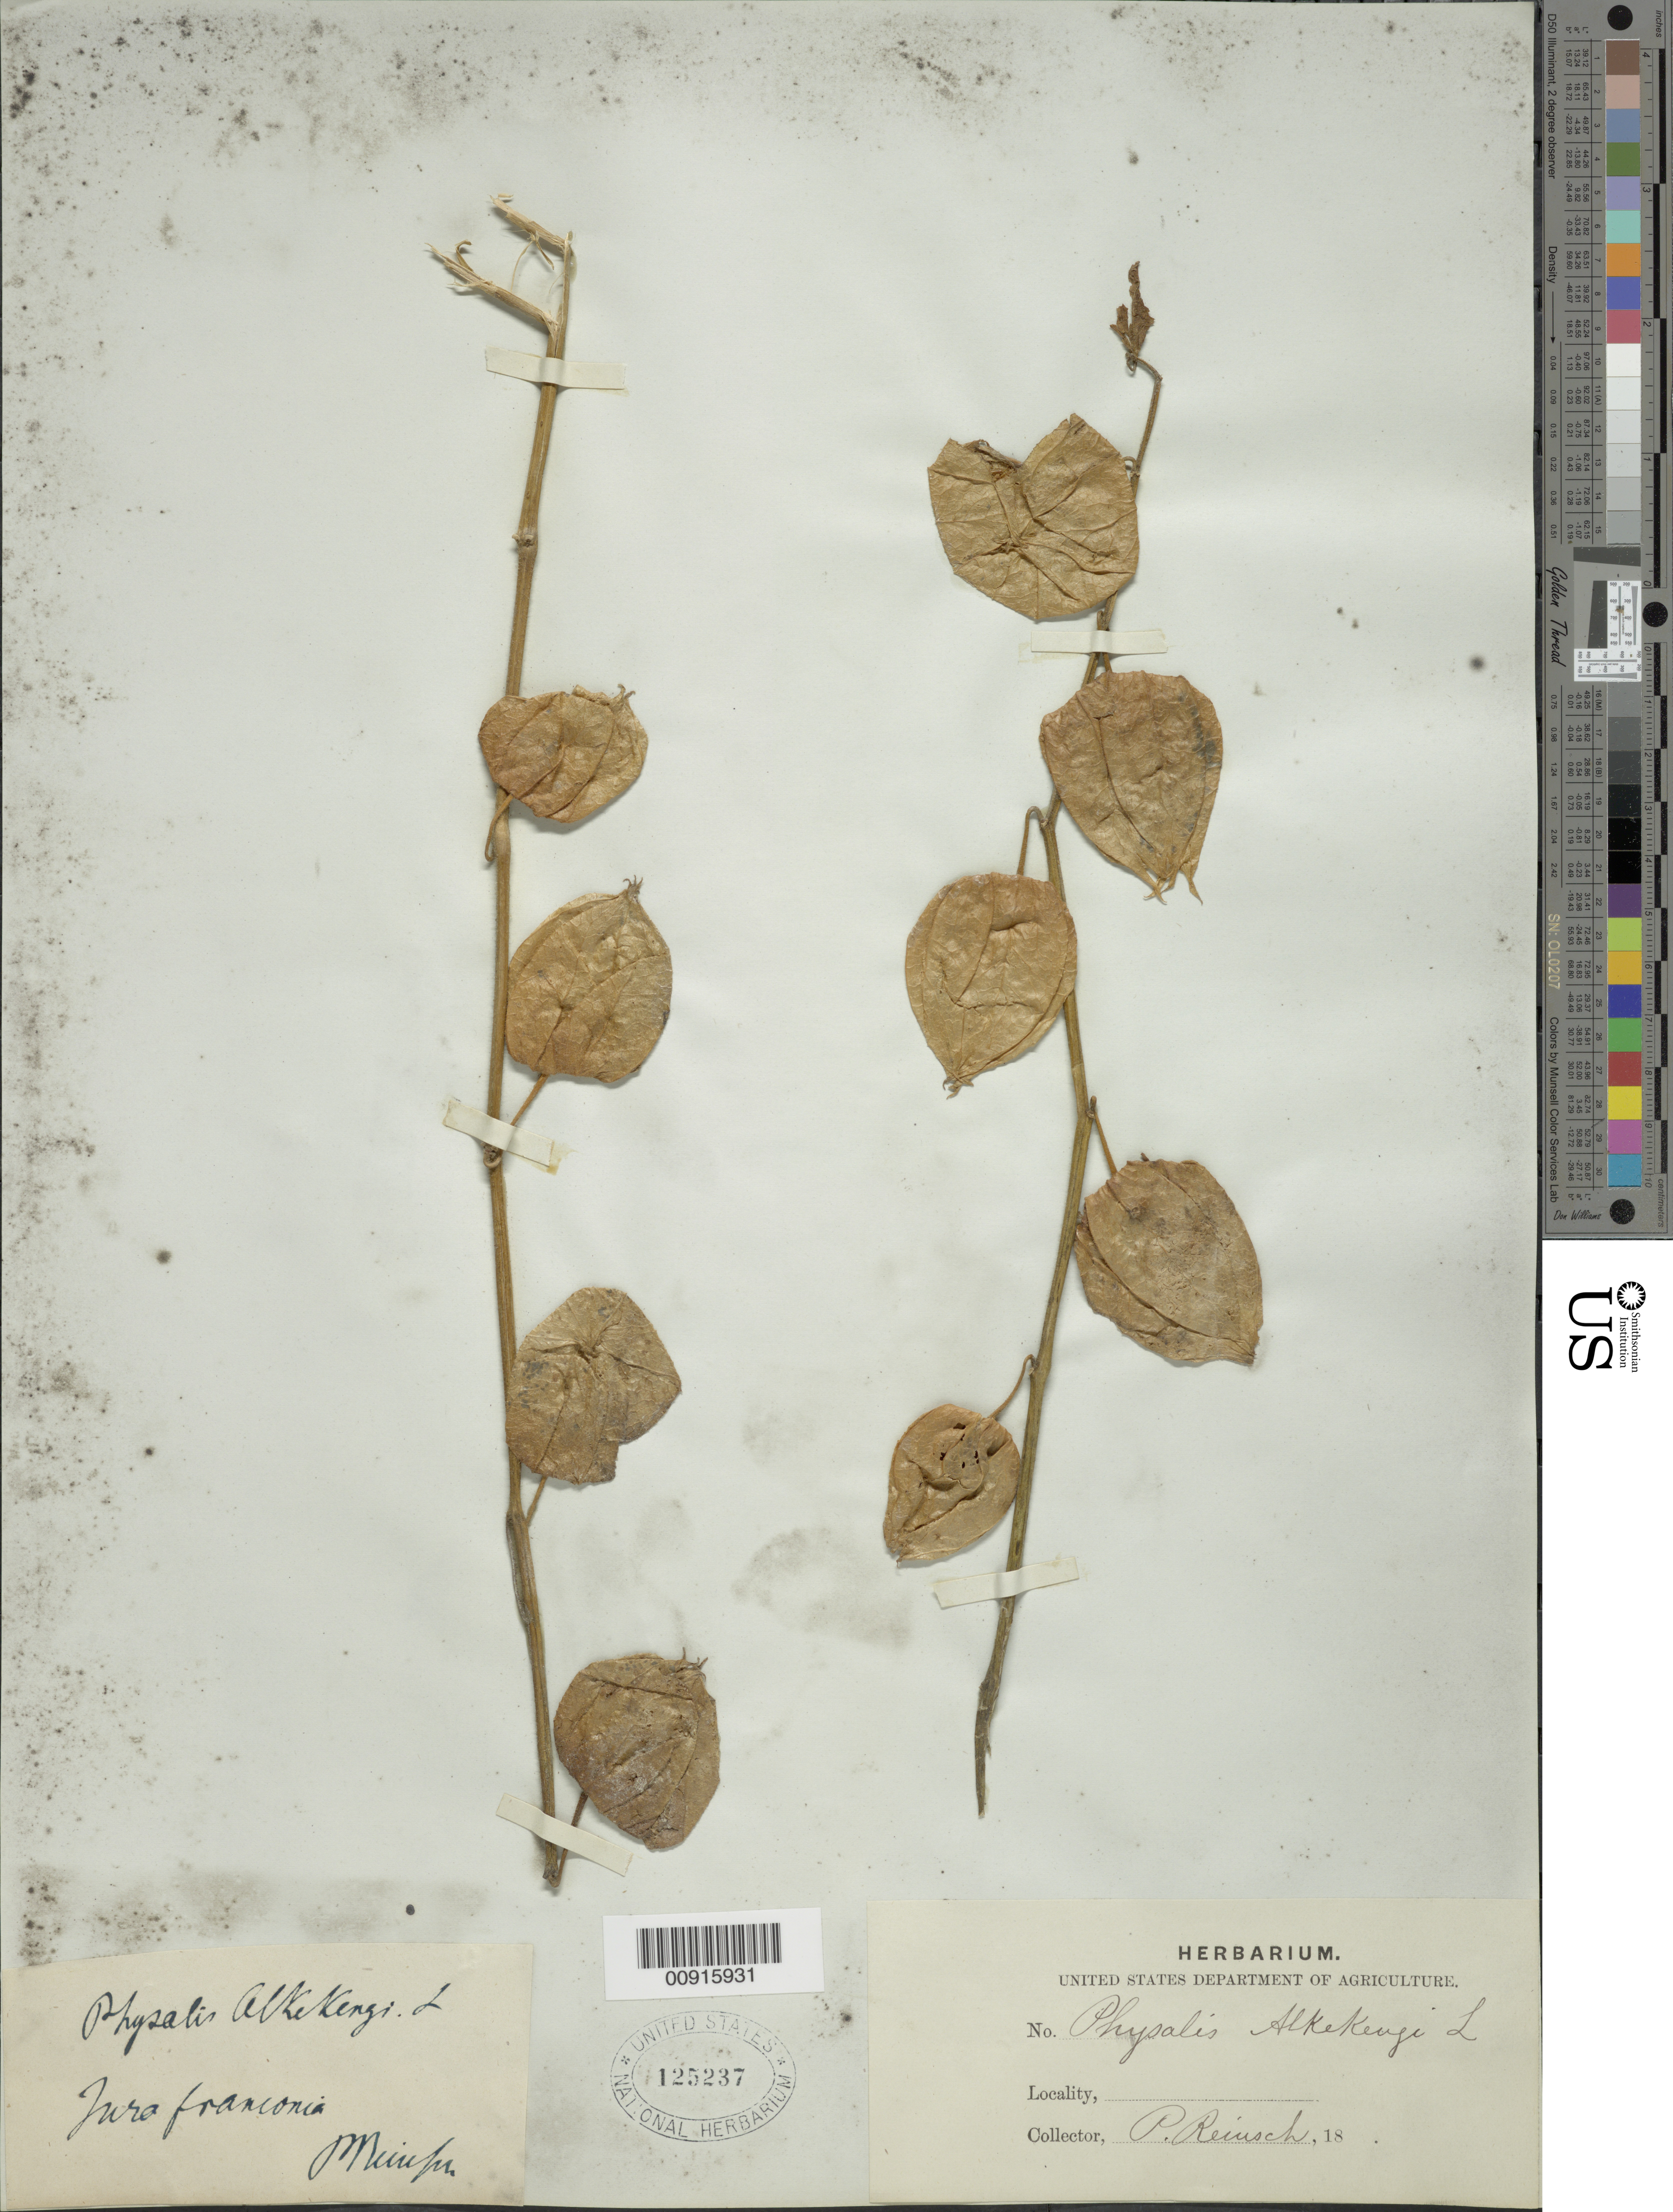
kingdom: Plantae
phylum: Tracheophyta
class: Magnoliopsida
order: Solanales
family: Solanaceae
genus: Physalis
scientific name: Physalis alkekengi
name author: L.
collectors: P. Reinsch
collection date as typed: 18--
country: Germany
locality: Franconia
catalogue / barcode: US 125237